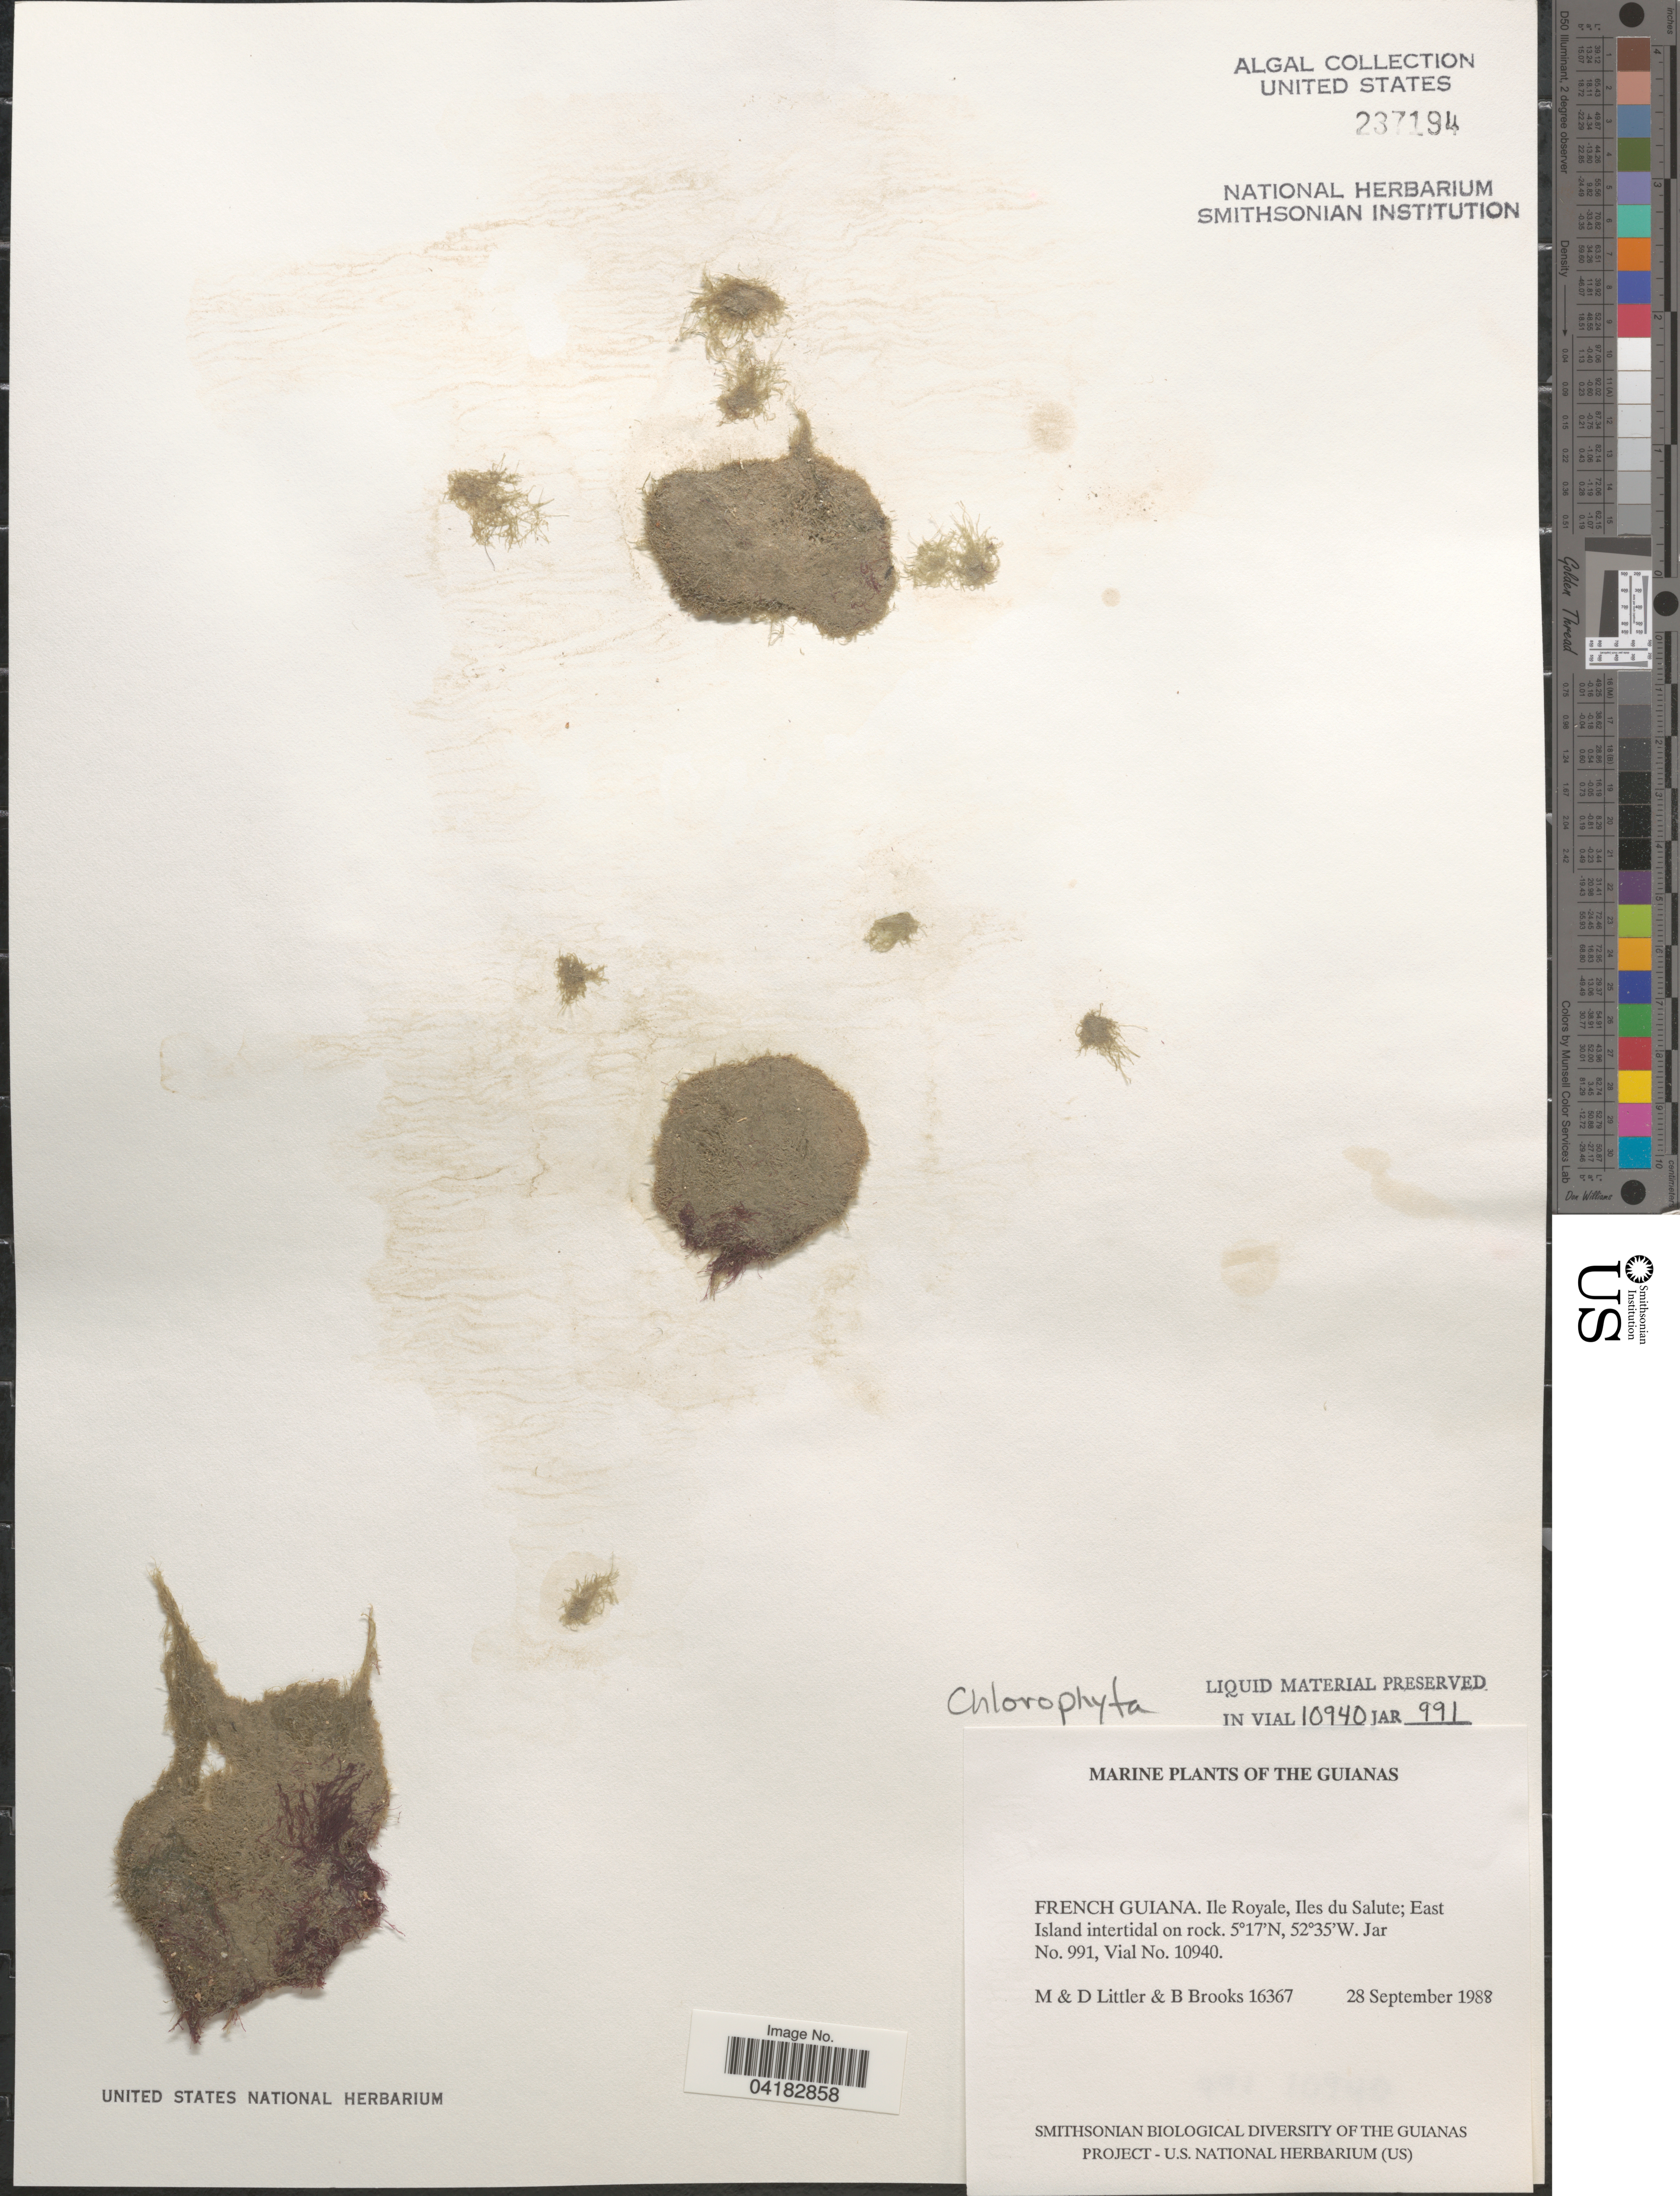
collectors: M. Littler, D. S. Littler & B. Brooks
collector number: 16367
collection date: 1988-09-28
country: French Guiana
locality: Guianas. Ile Royale, Iles du Salute; East Island intertidal on rock.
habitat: East Island intertidal on rock.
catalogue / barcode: US 237194